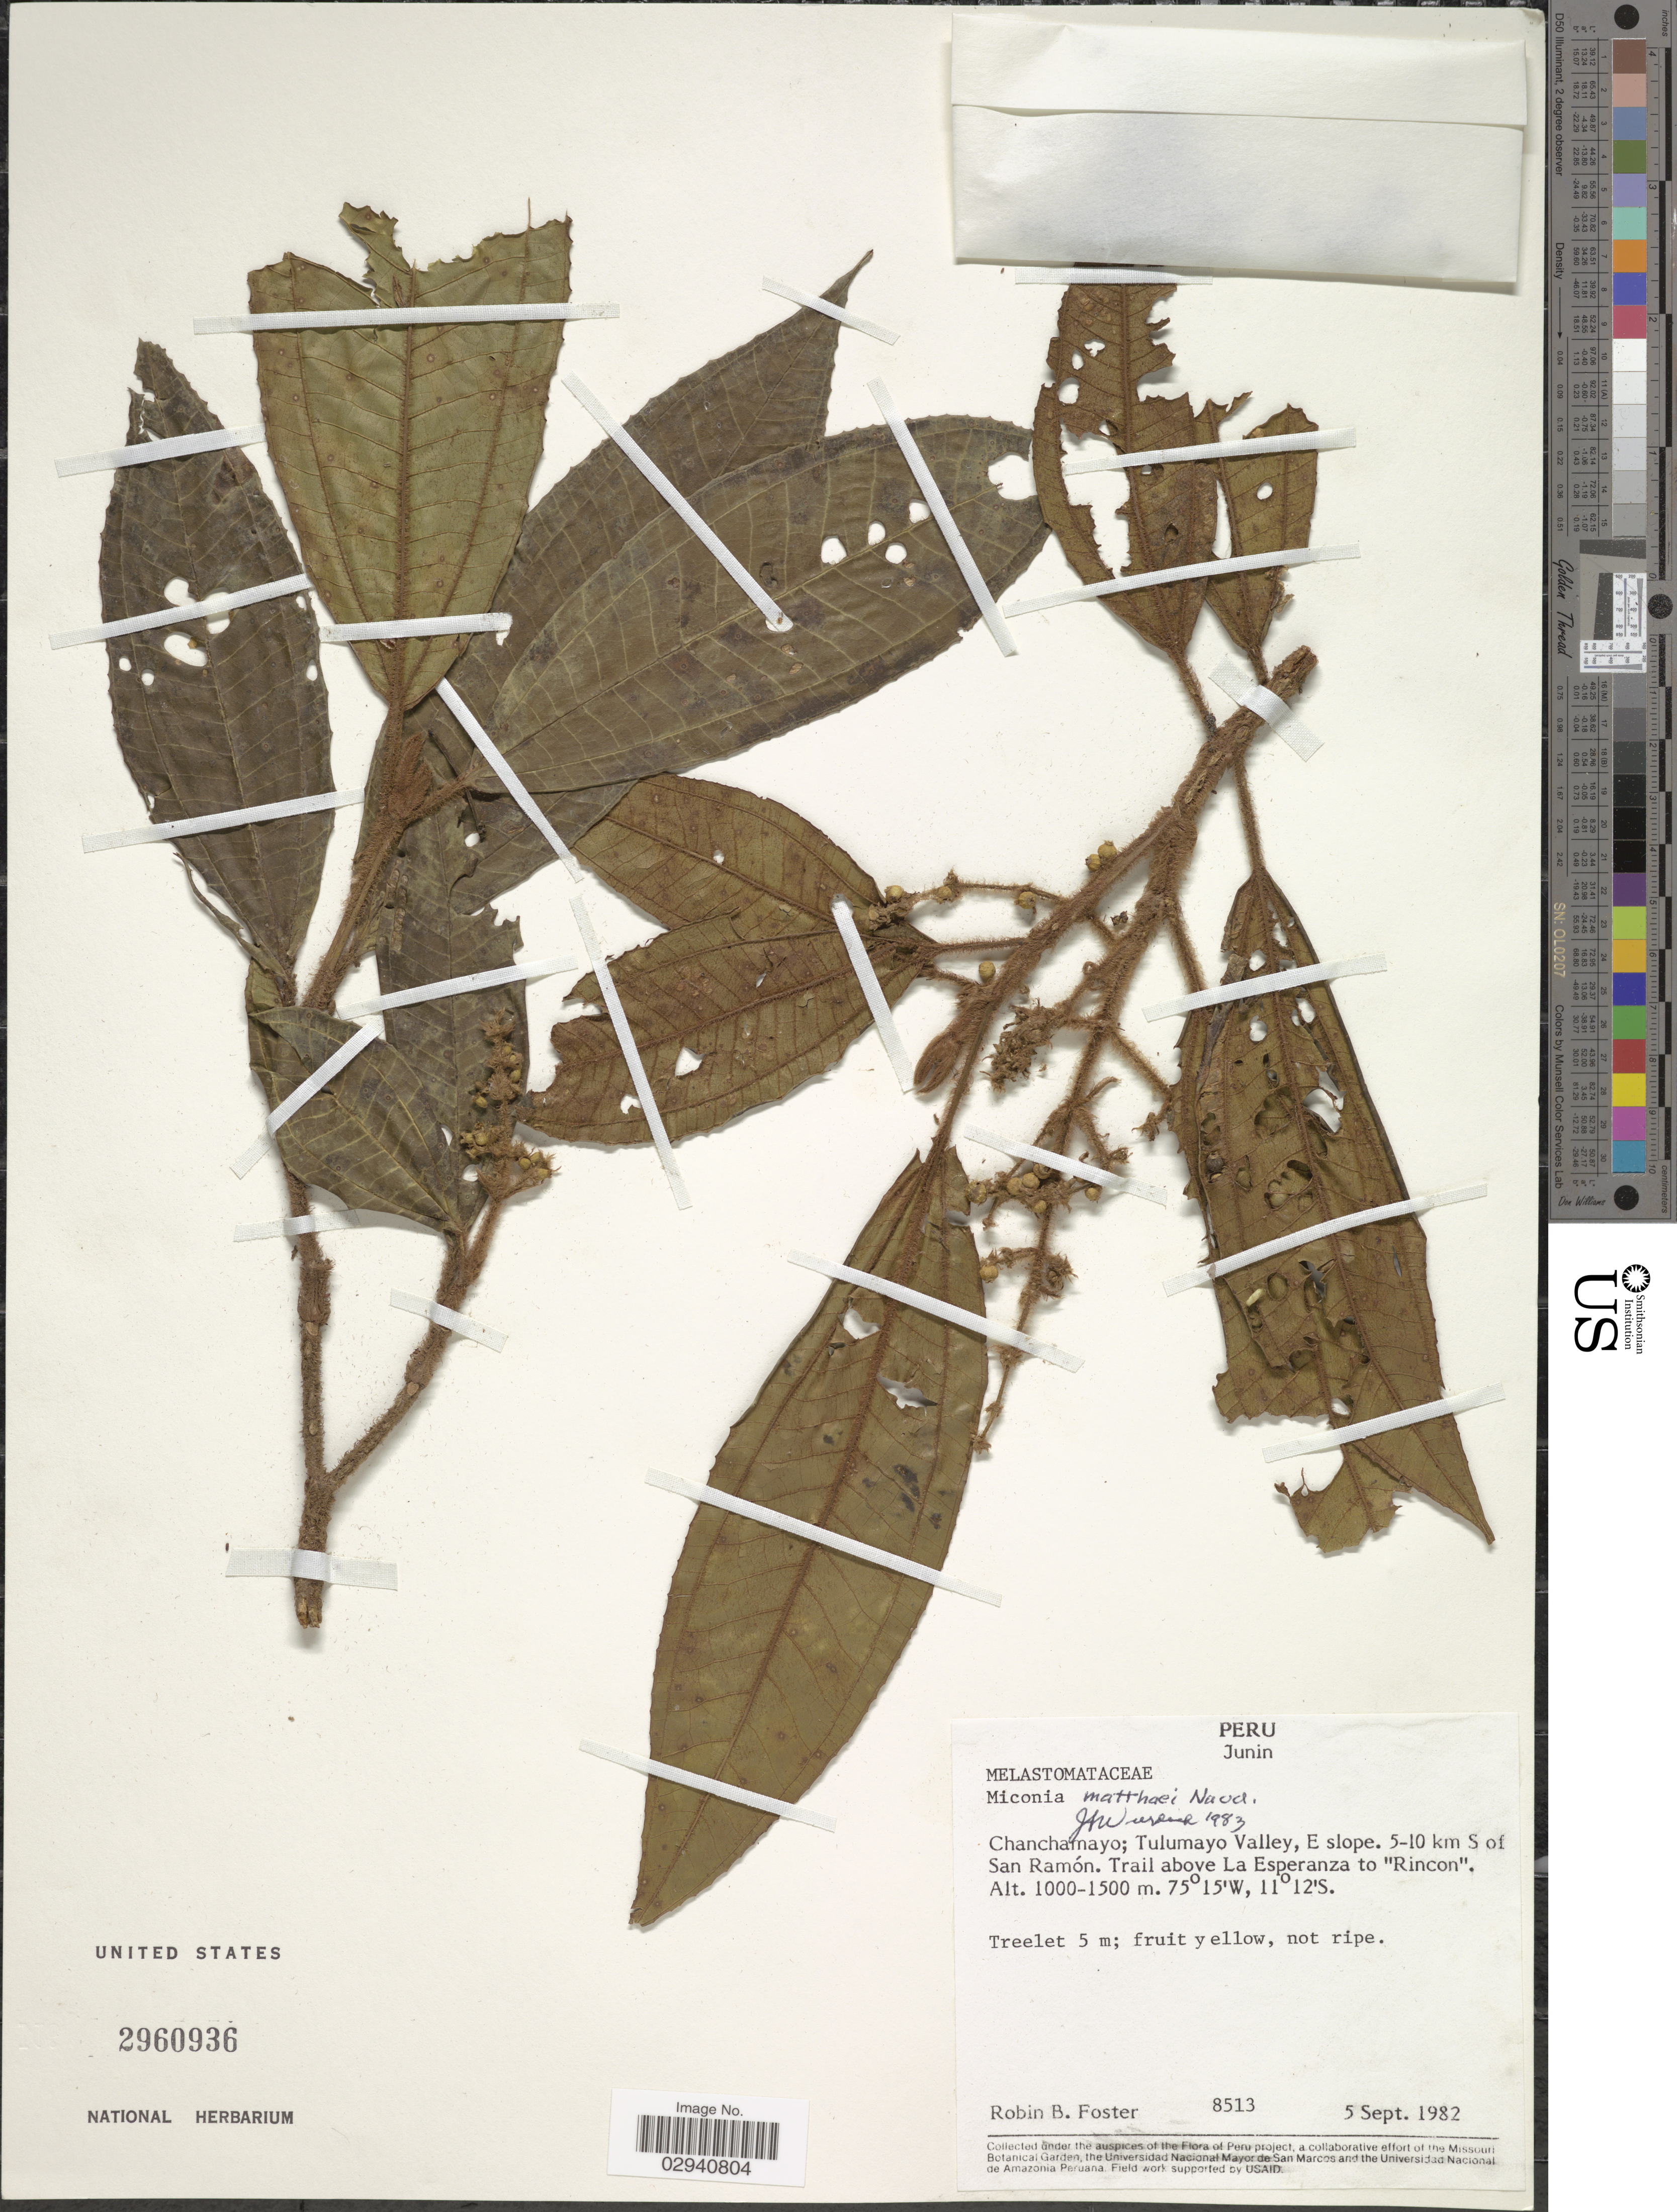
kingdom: Plantae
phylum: Tracheophyta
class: Magnoliopsida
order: Myrtales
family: Melastomataceae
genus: Miconia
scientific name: Miconia matthaei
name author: Naudin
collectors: R. B. Foster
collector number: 8513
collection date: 1982-09-05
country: Peru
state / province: Junín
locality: Chanchamayo; Tulumayo Valley, E slope. 5-10 km S of San Ramón. Trail above La Esperanza to "Rincon".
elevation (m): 1000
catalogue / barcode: US 2960936